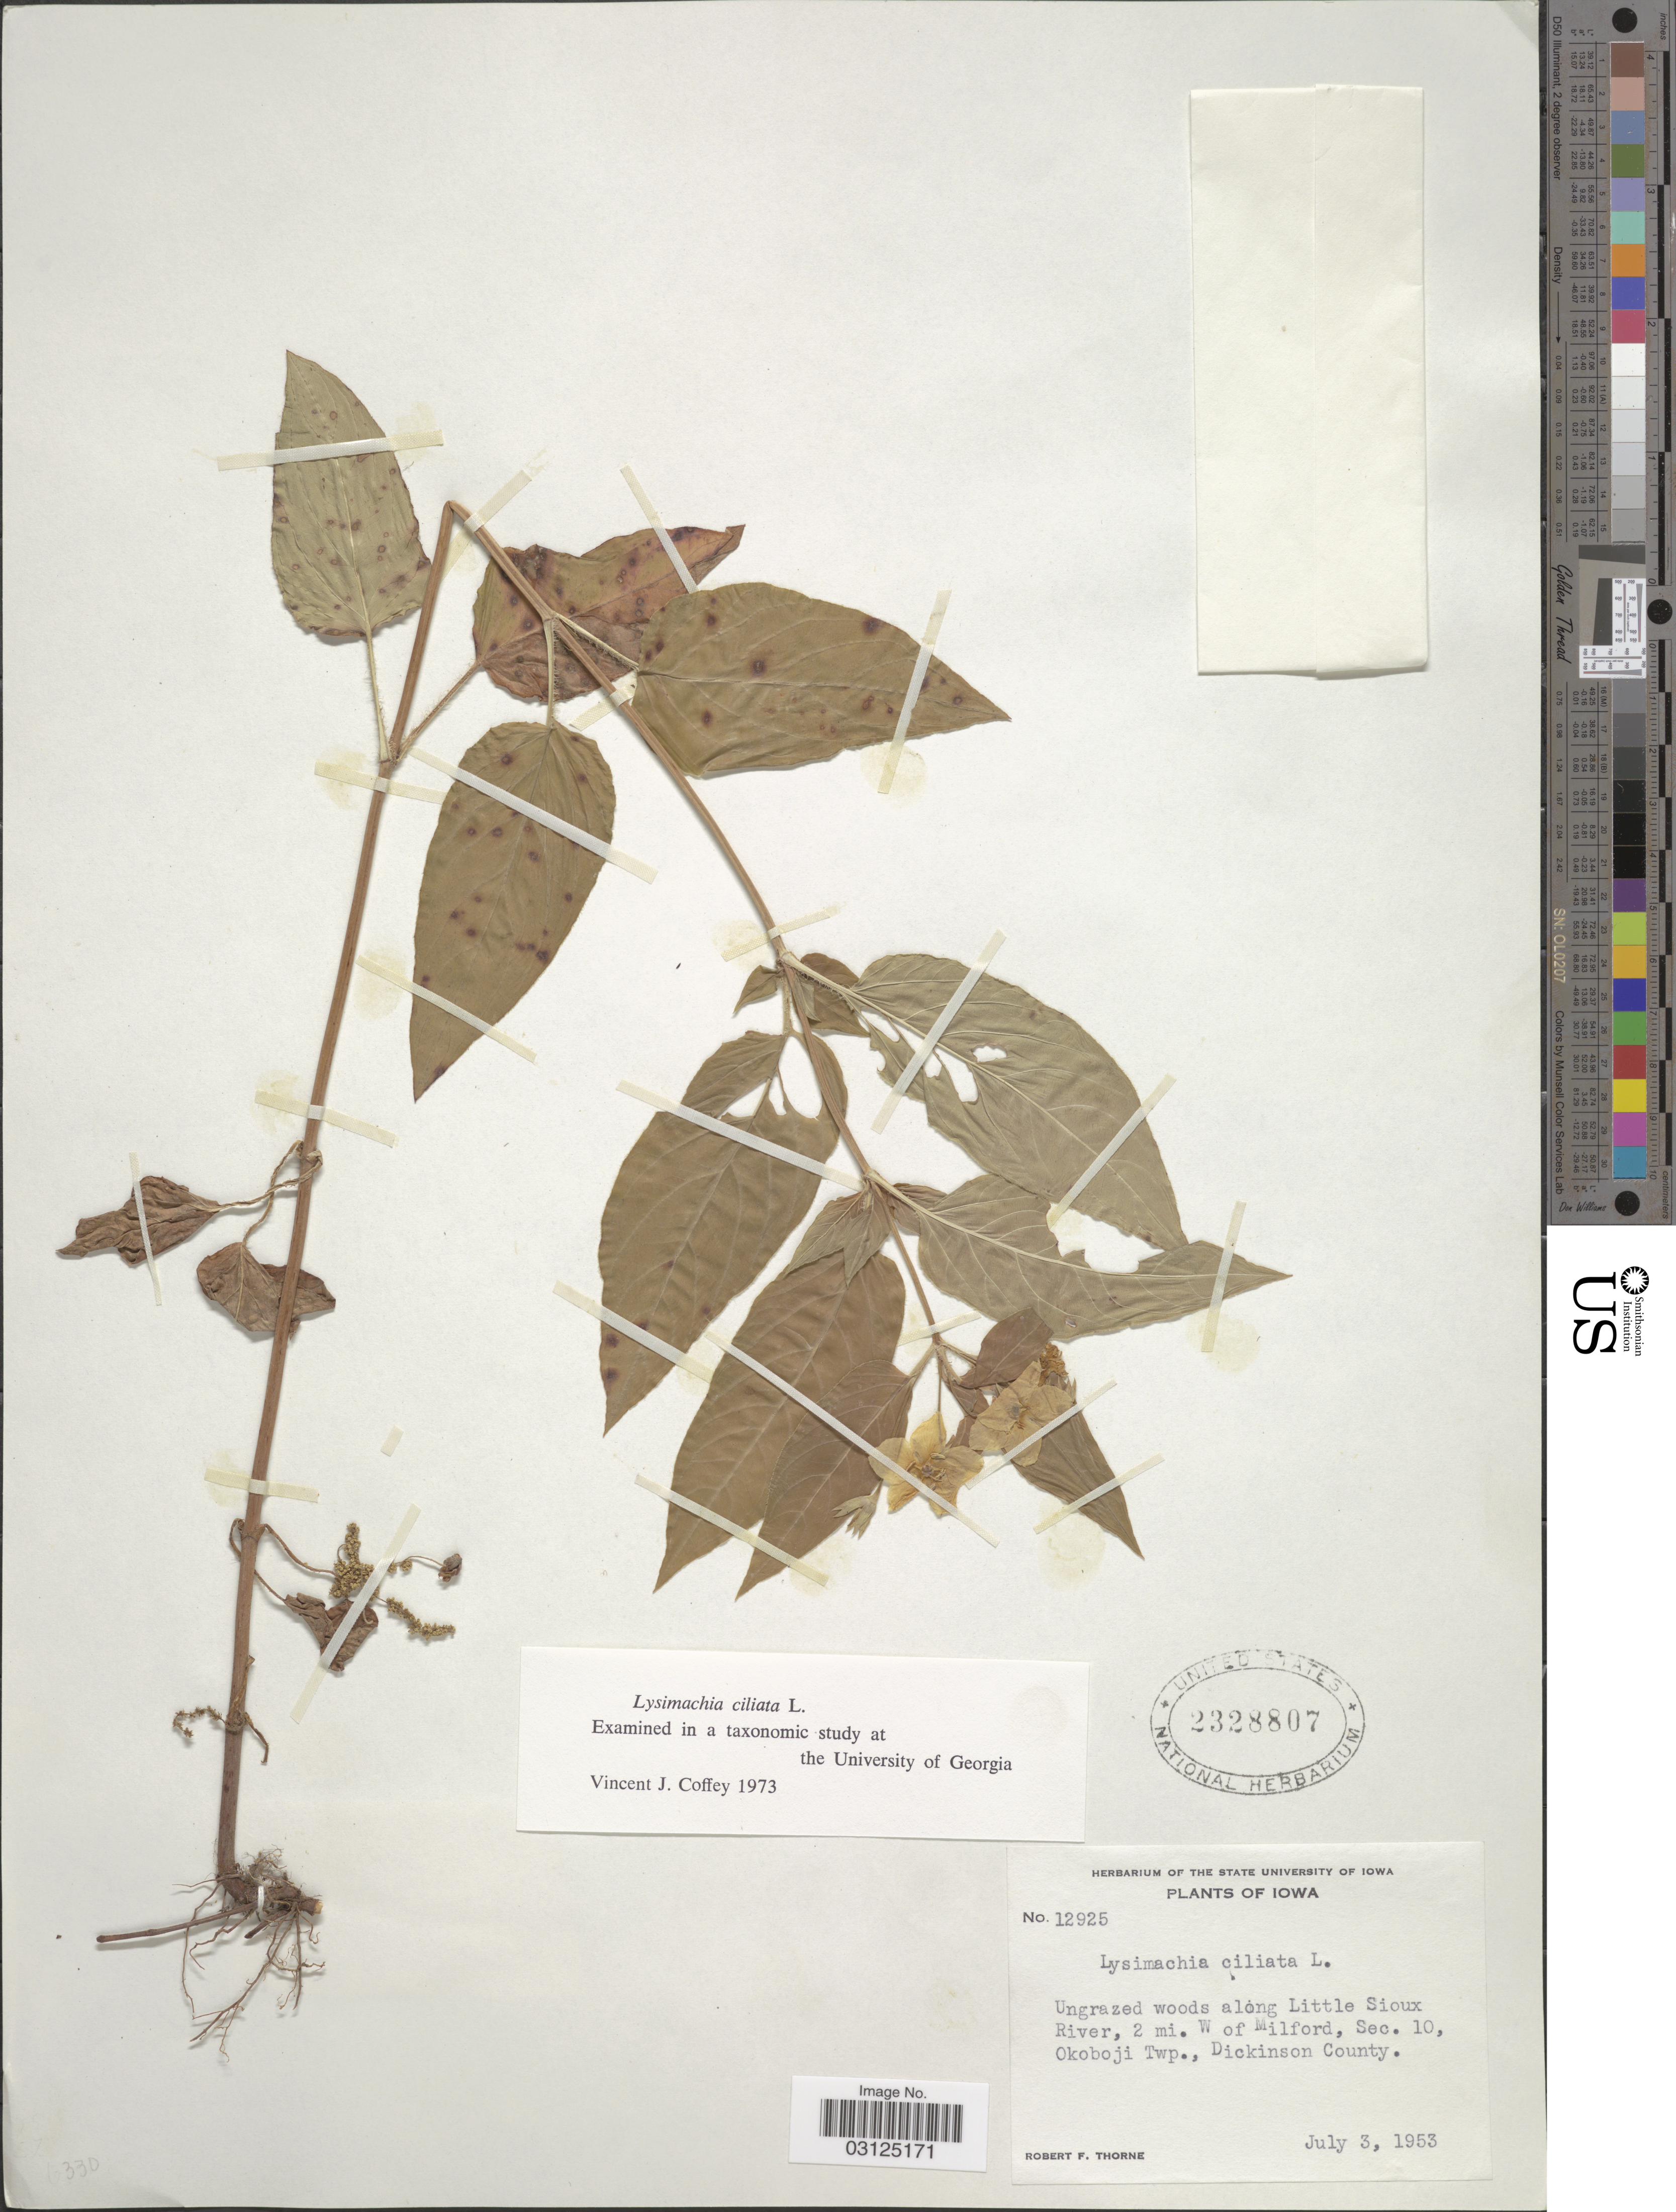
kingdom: Plantae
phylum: Tracheophyta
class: Magnoliopsida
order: Ericales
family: Primulaceae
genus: Lysimachia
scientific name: Lysimachia ciliata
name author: L.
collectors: R. F. Thorne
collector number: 12925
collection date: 1953-07-03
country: United States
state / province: Iowa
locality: Ungrazed woods along Little Sioux River, 2 mi. W of Milford, Sec. 10, Okoboji Twp., Dickinson County.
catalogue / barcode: US 2328807